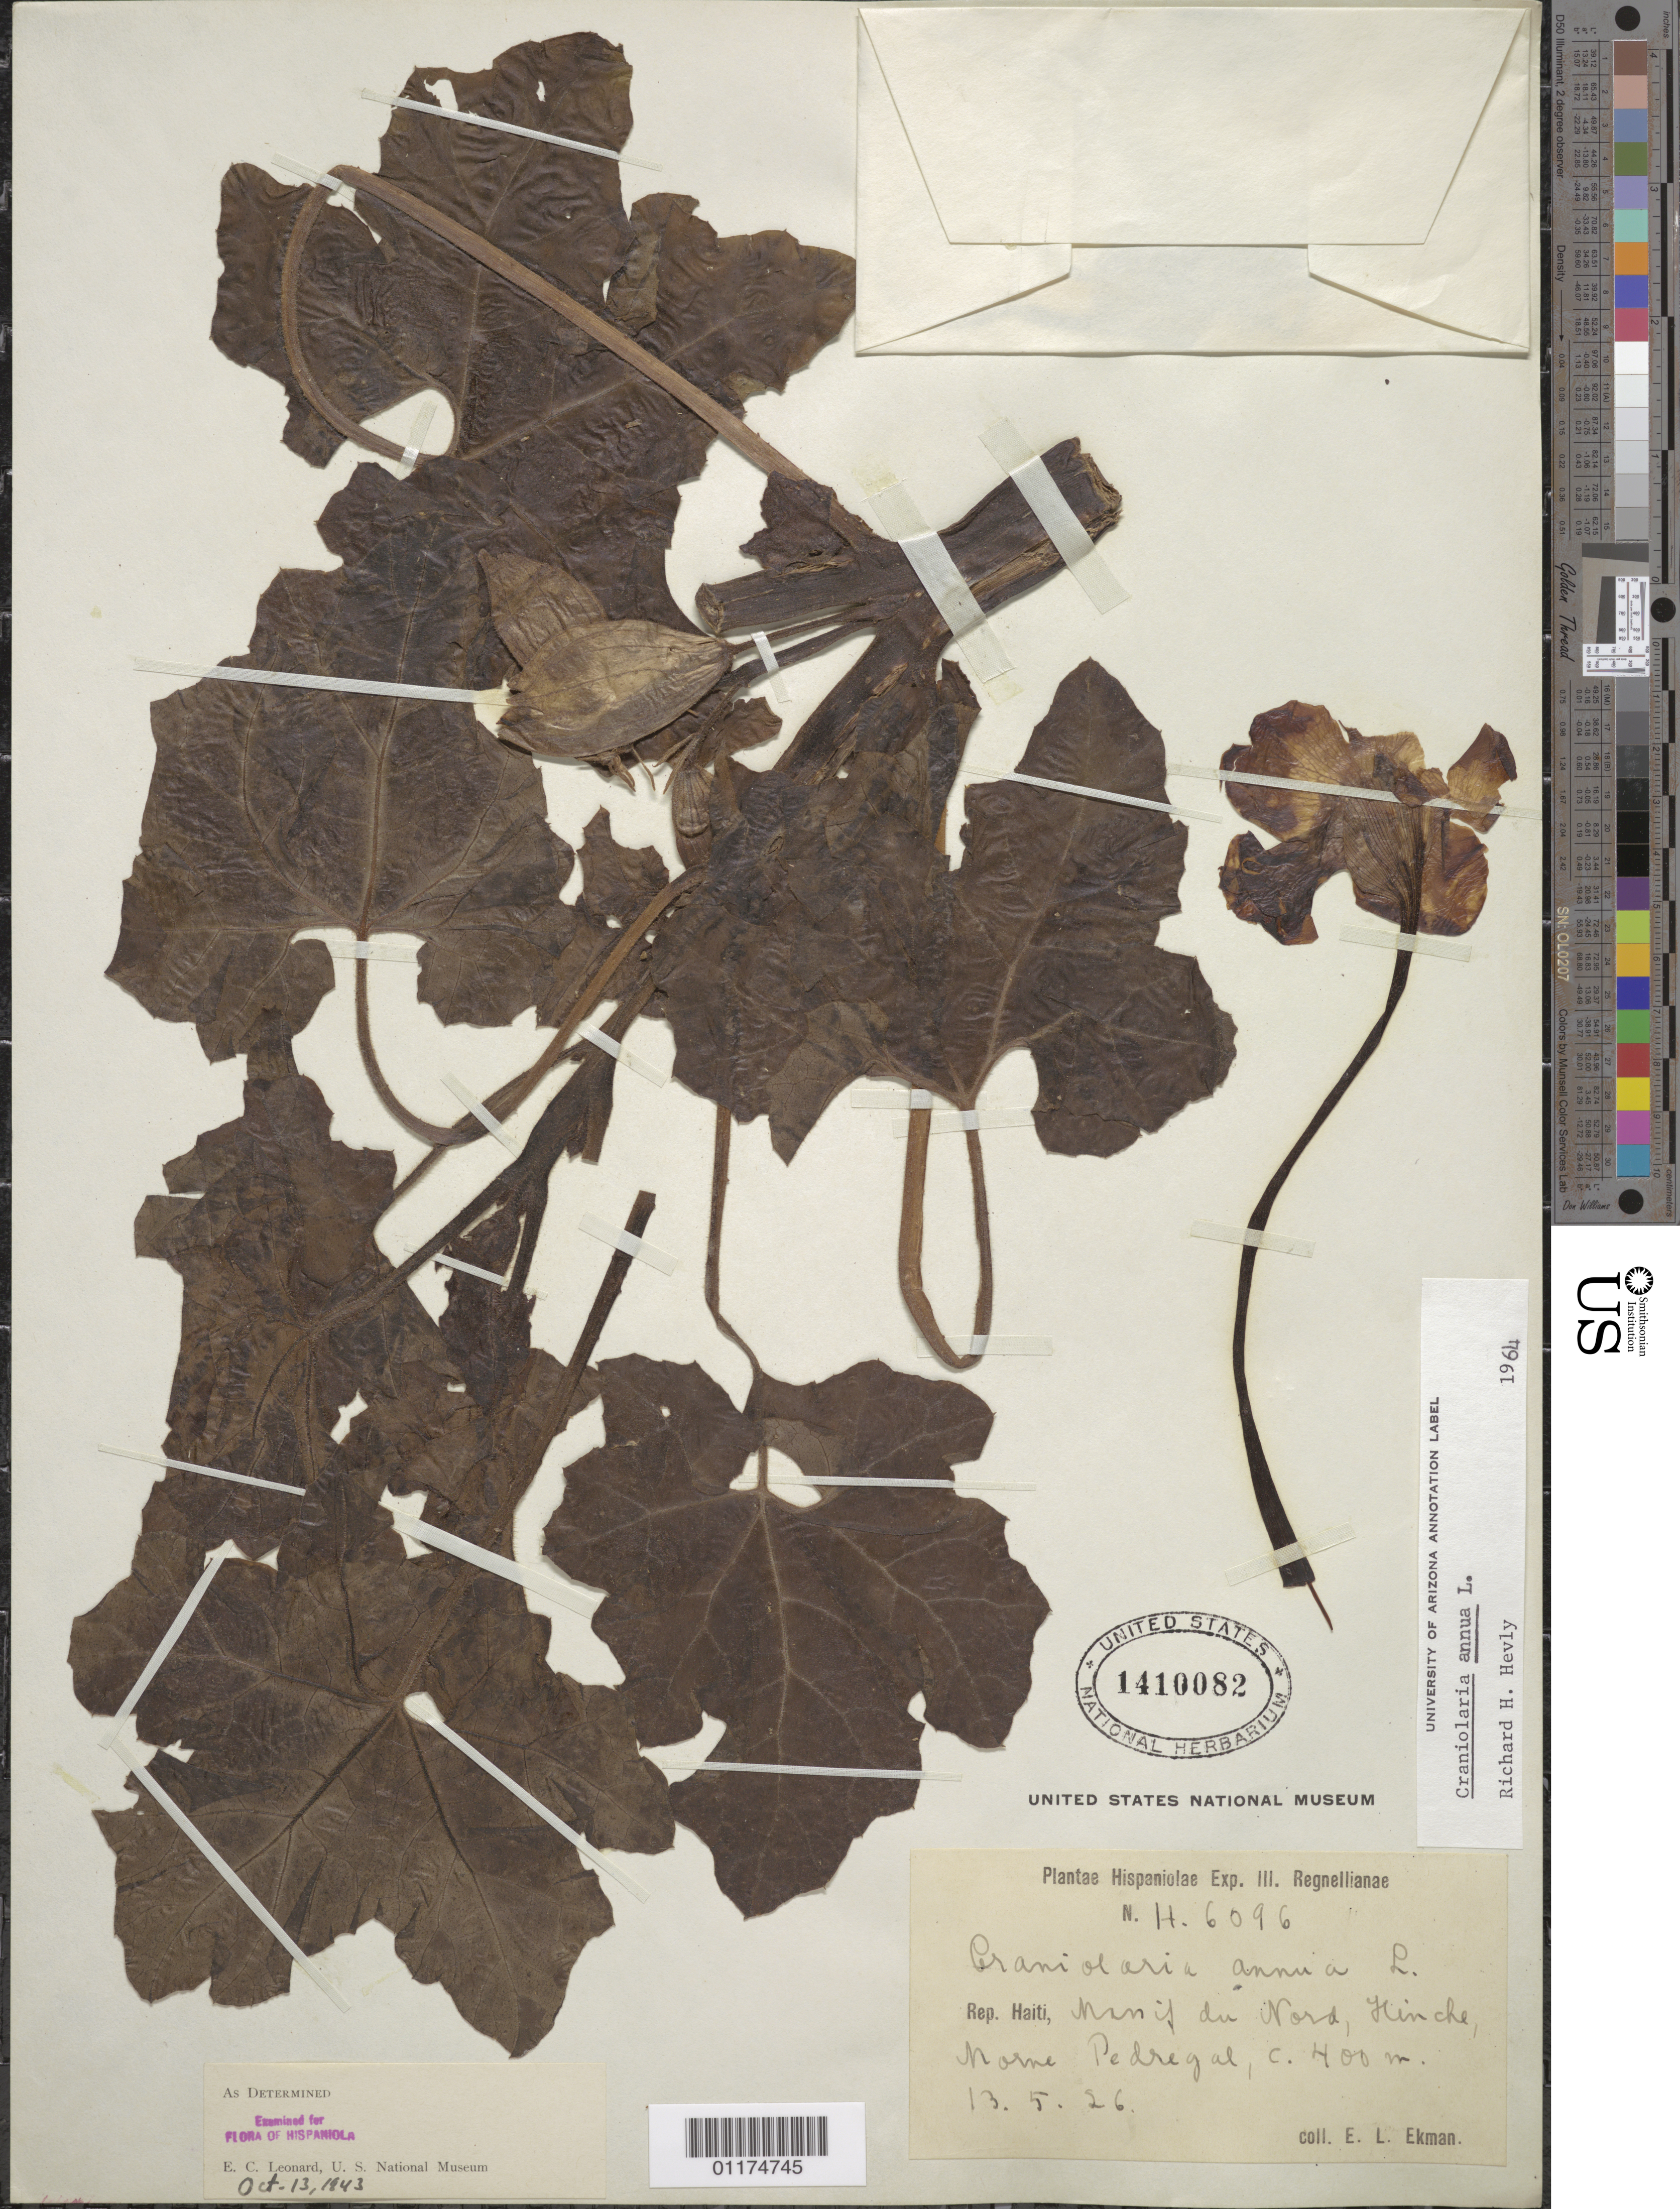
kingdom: Plantae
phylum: Tracheophyta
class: Magnoliopsida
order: Lamiales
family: Martyniaceae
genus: Craniolaria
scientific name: Craniolaria annua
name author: L.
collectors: E. L. Ekman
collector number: H.6096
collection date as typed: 13 May 1926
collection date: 1926-05-13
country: Haiti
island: Hispaniola I.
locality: Morne Pedregal,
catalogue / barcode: US 1410082